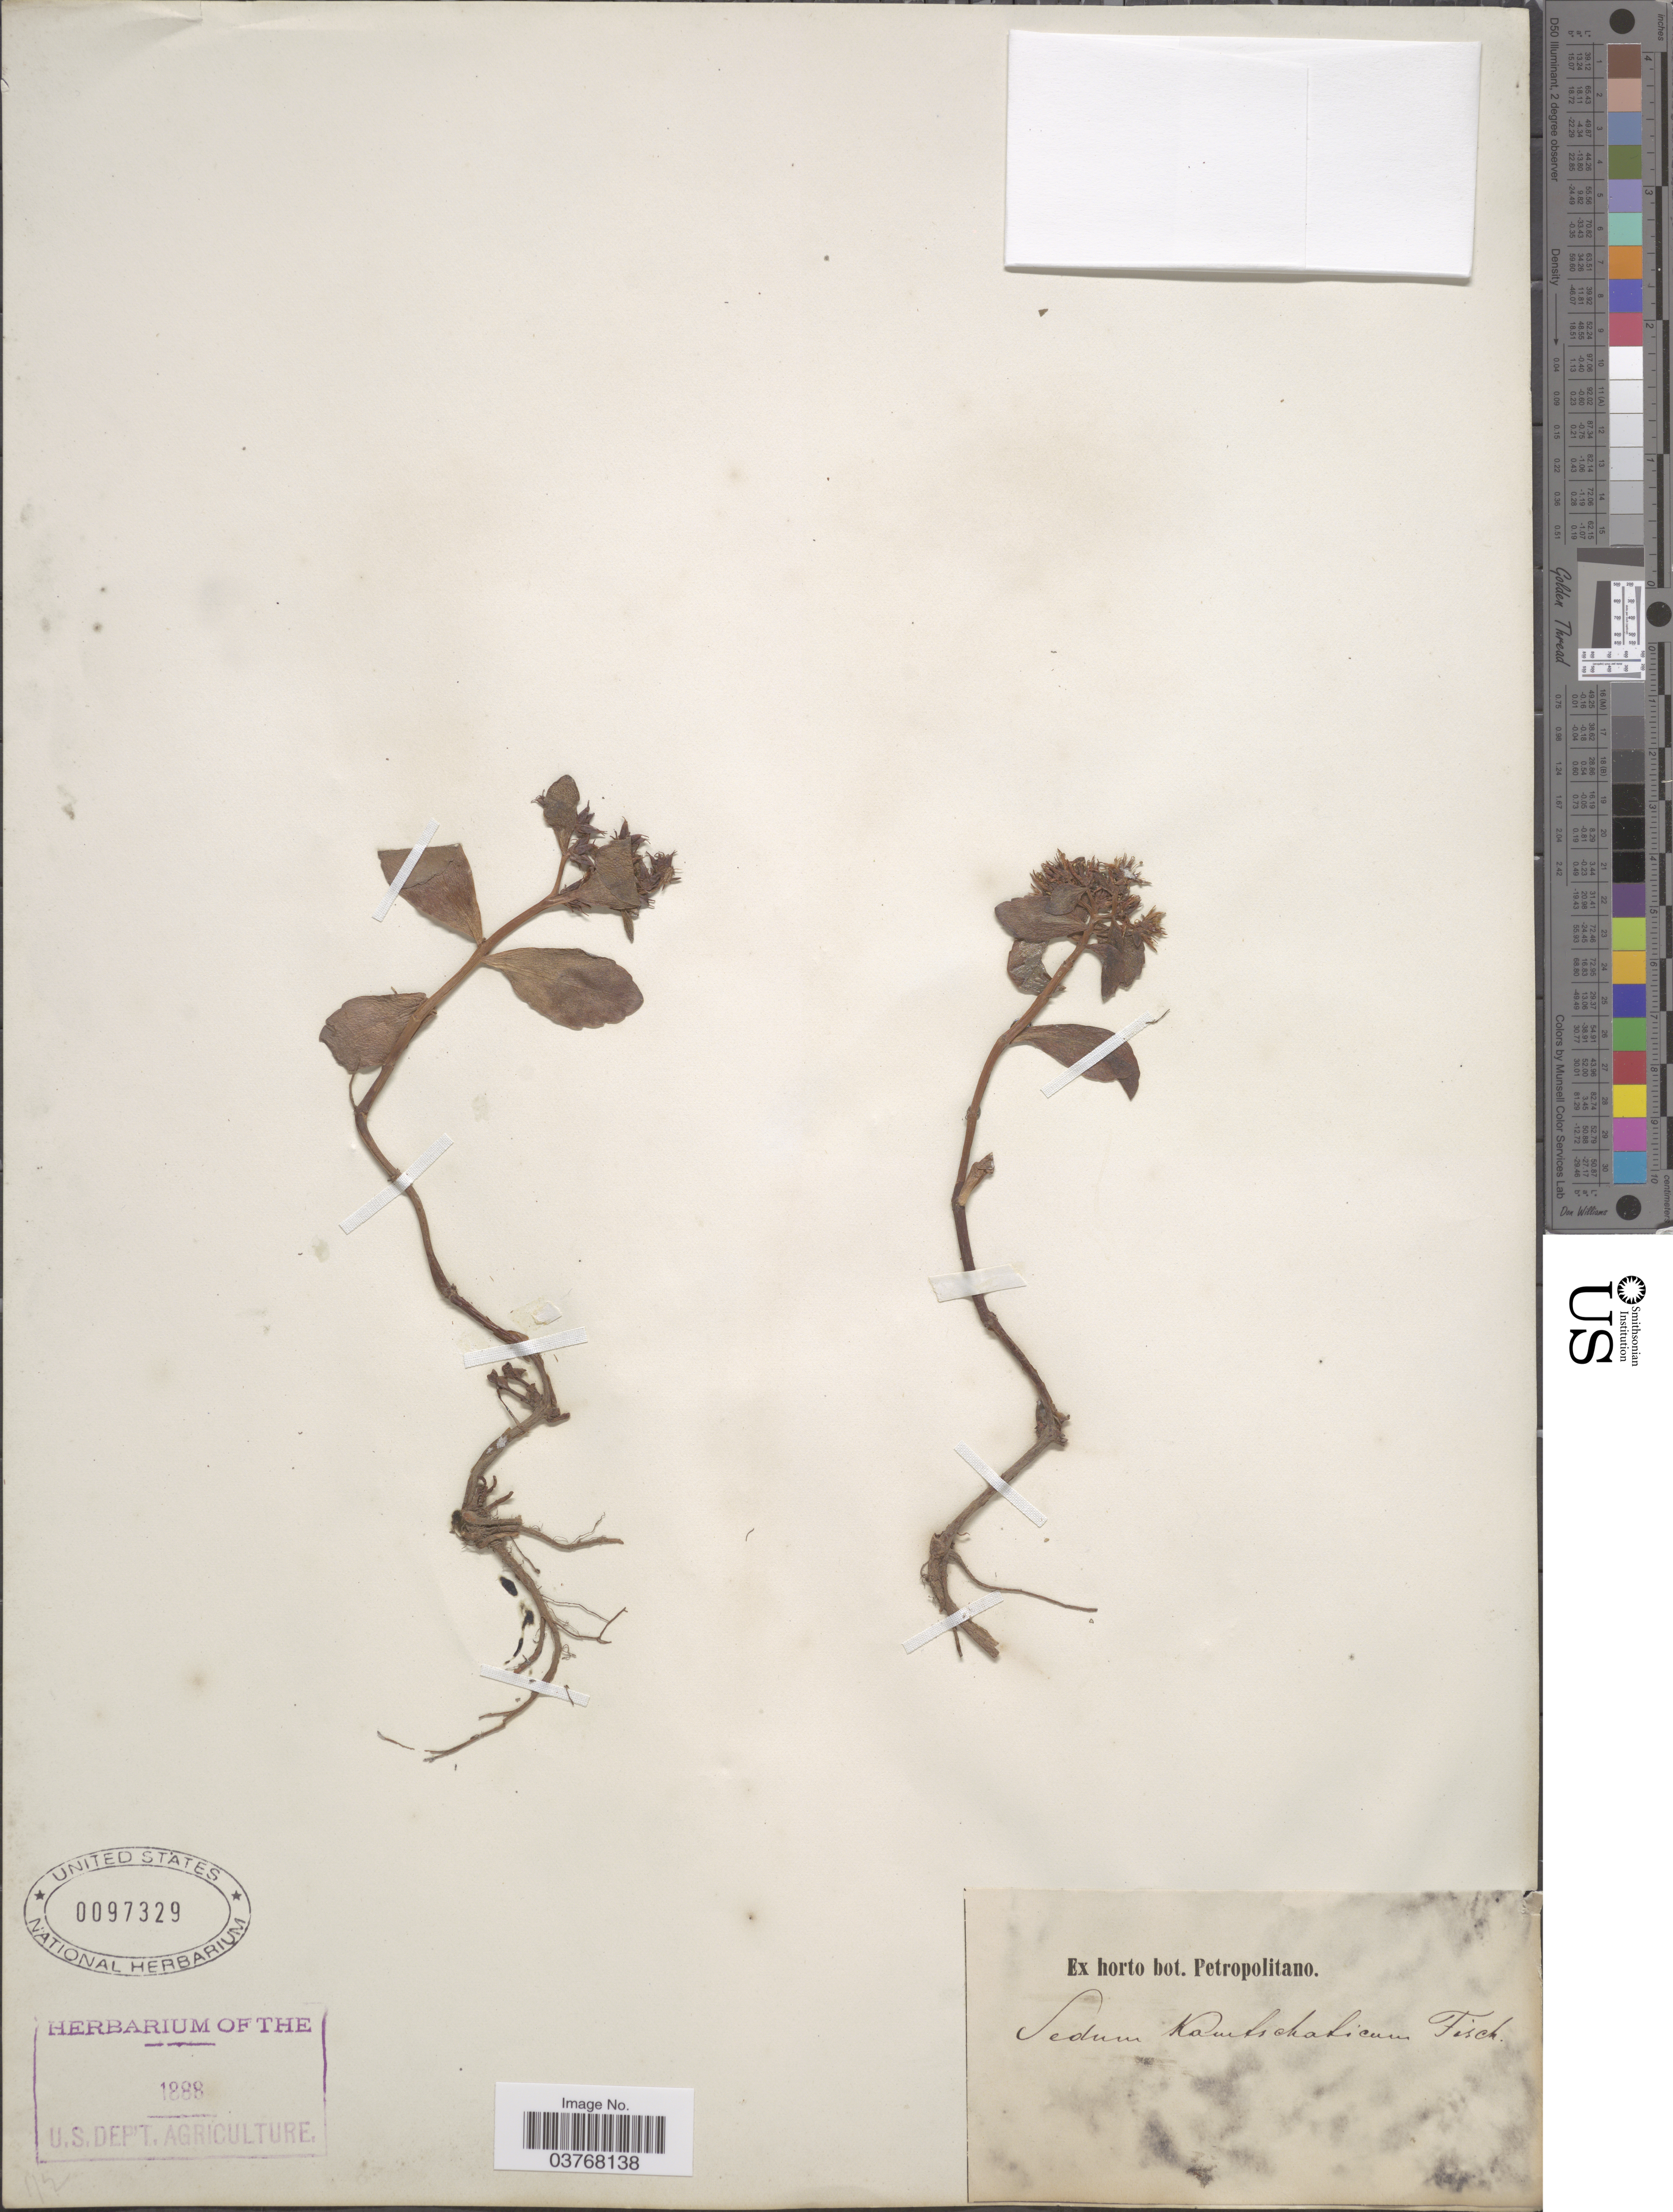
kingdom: Plantae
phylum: Tracheophyta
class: Magnoliopsida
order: Saxifragales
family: Crassulaceae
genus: Sedum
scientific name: Sedum kamtschaticum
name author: Fisch. & C.A. Mey.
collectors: ex Horto Bot. Petropolitano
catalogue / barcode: US 97329